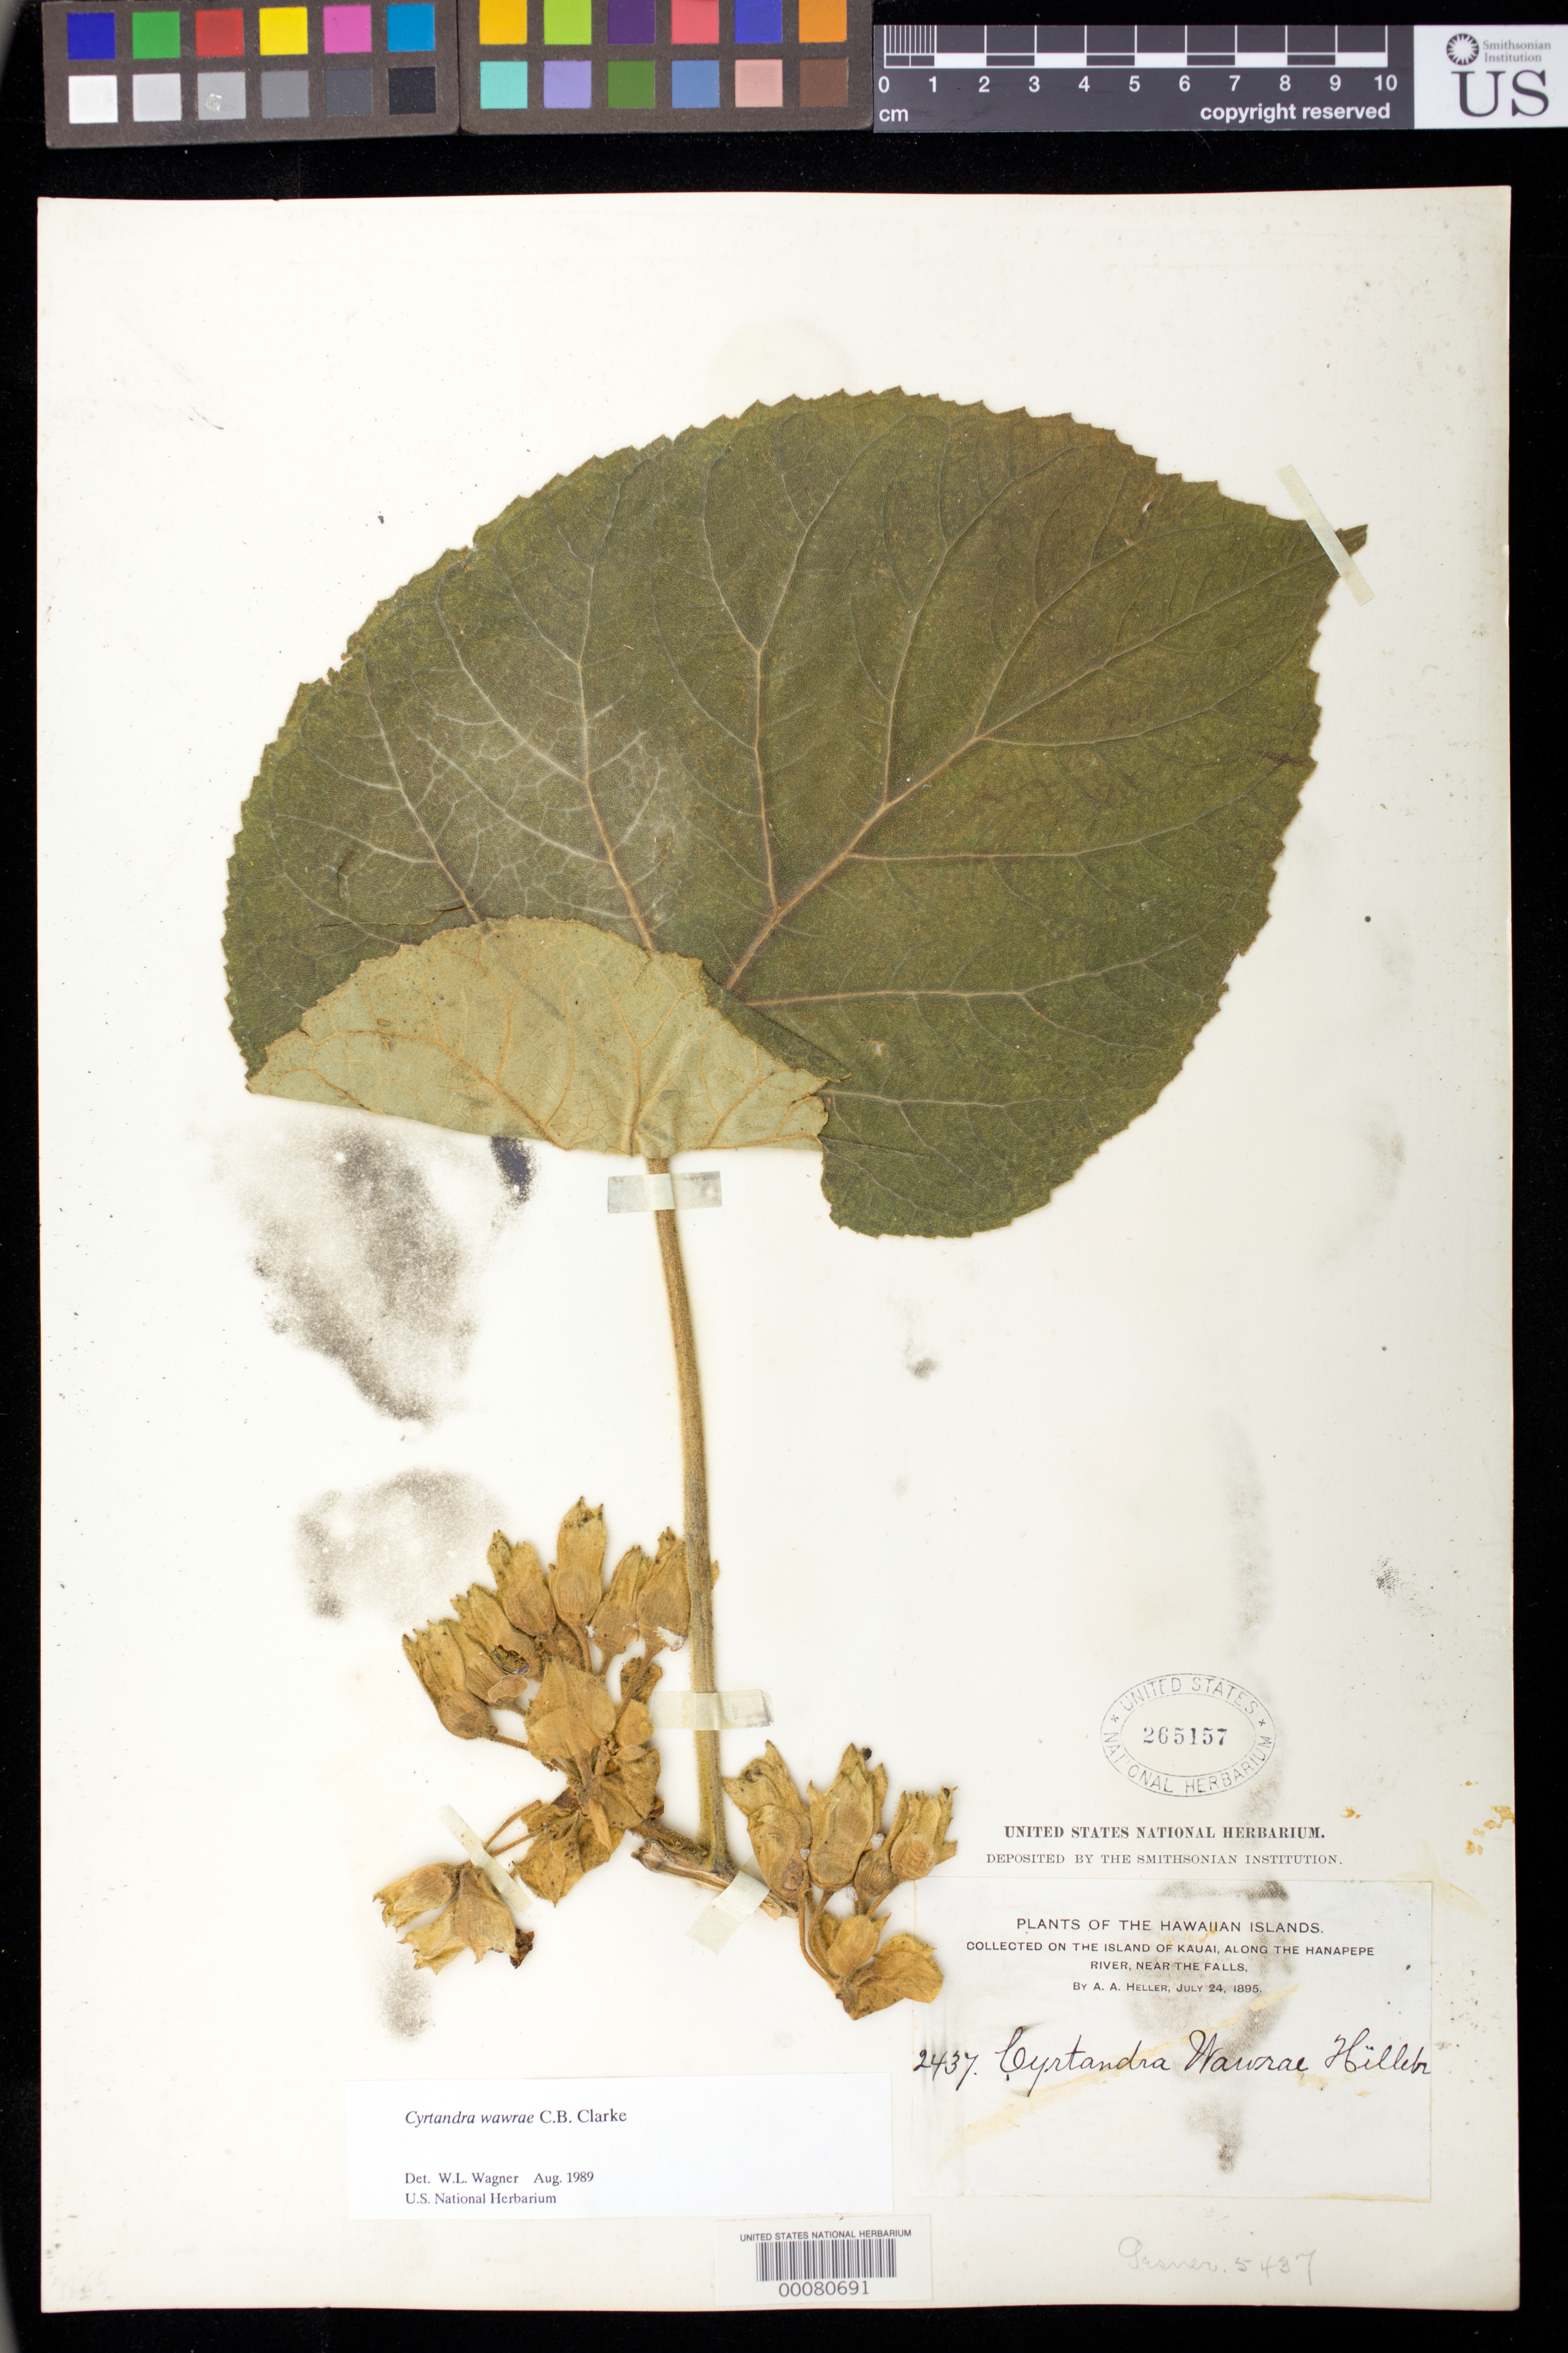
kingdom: Plantae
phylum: Tracheophyta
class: Magnoliopsida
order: Lamiales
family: Gesneriaceae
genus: Cyrtandra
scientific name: Cyrtandra wawrae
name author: C.B. Clarke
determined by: Wagner, W. L., (BOT), Smithsonian Institution - National Museum of Natural History (UNITED STATES)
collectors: A. A. Heller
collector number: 2437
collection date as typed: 24 Jul 1895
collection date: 1895-07-24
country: United States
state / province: Hawaii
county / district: Kauai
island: Kaua'i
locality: Along the Hanapepe river, near the falls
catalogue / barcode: US 265157